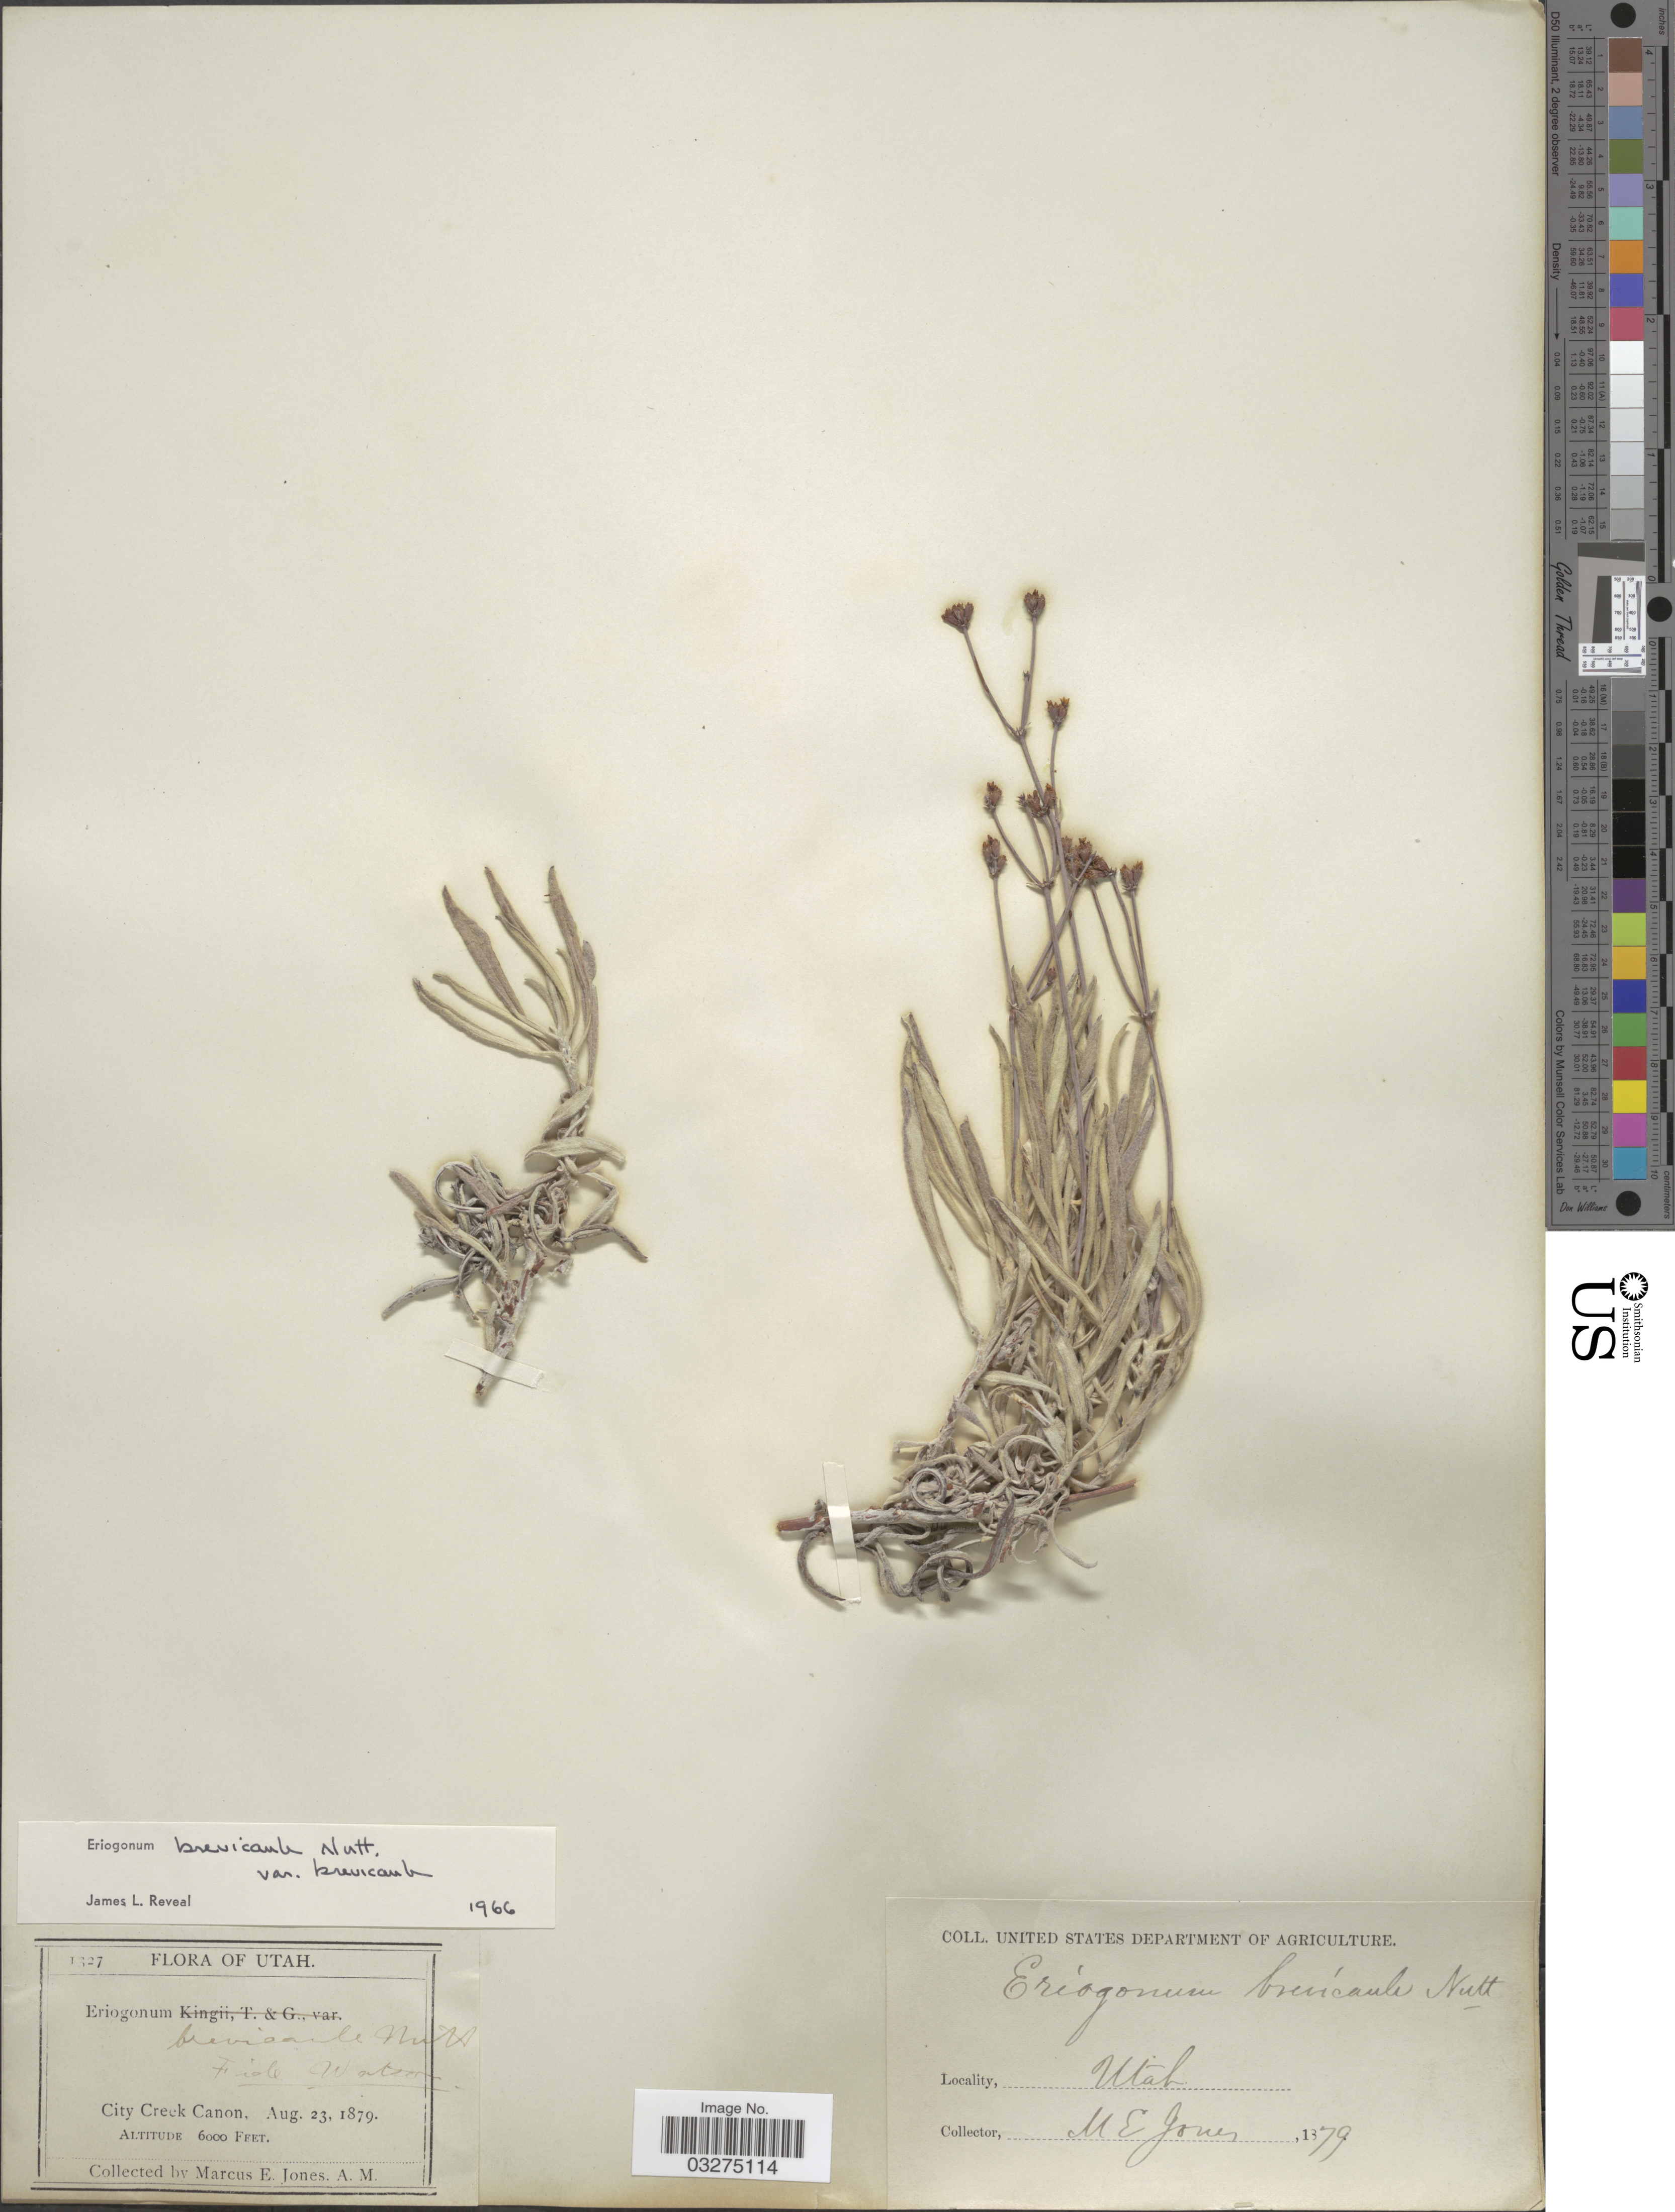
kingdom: Plantae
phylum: Tracheophyta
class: Magnoliopsida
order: Caryophyllales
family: Polygonaceae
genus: Eriogonum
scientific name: Eriogonum brevicaule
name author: Nutt.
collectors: M. E. Jones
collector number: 1327*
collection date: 1879-08-23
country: United States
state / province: Utah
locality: City Creek Canon.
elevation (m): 1829